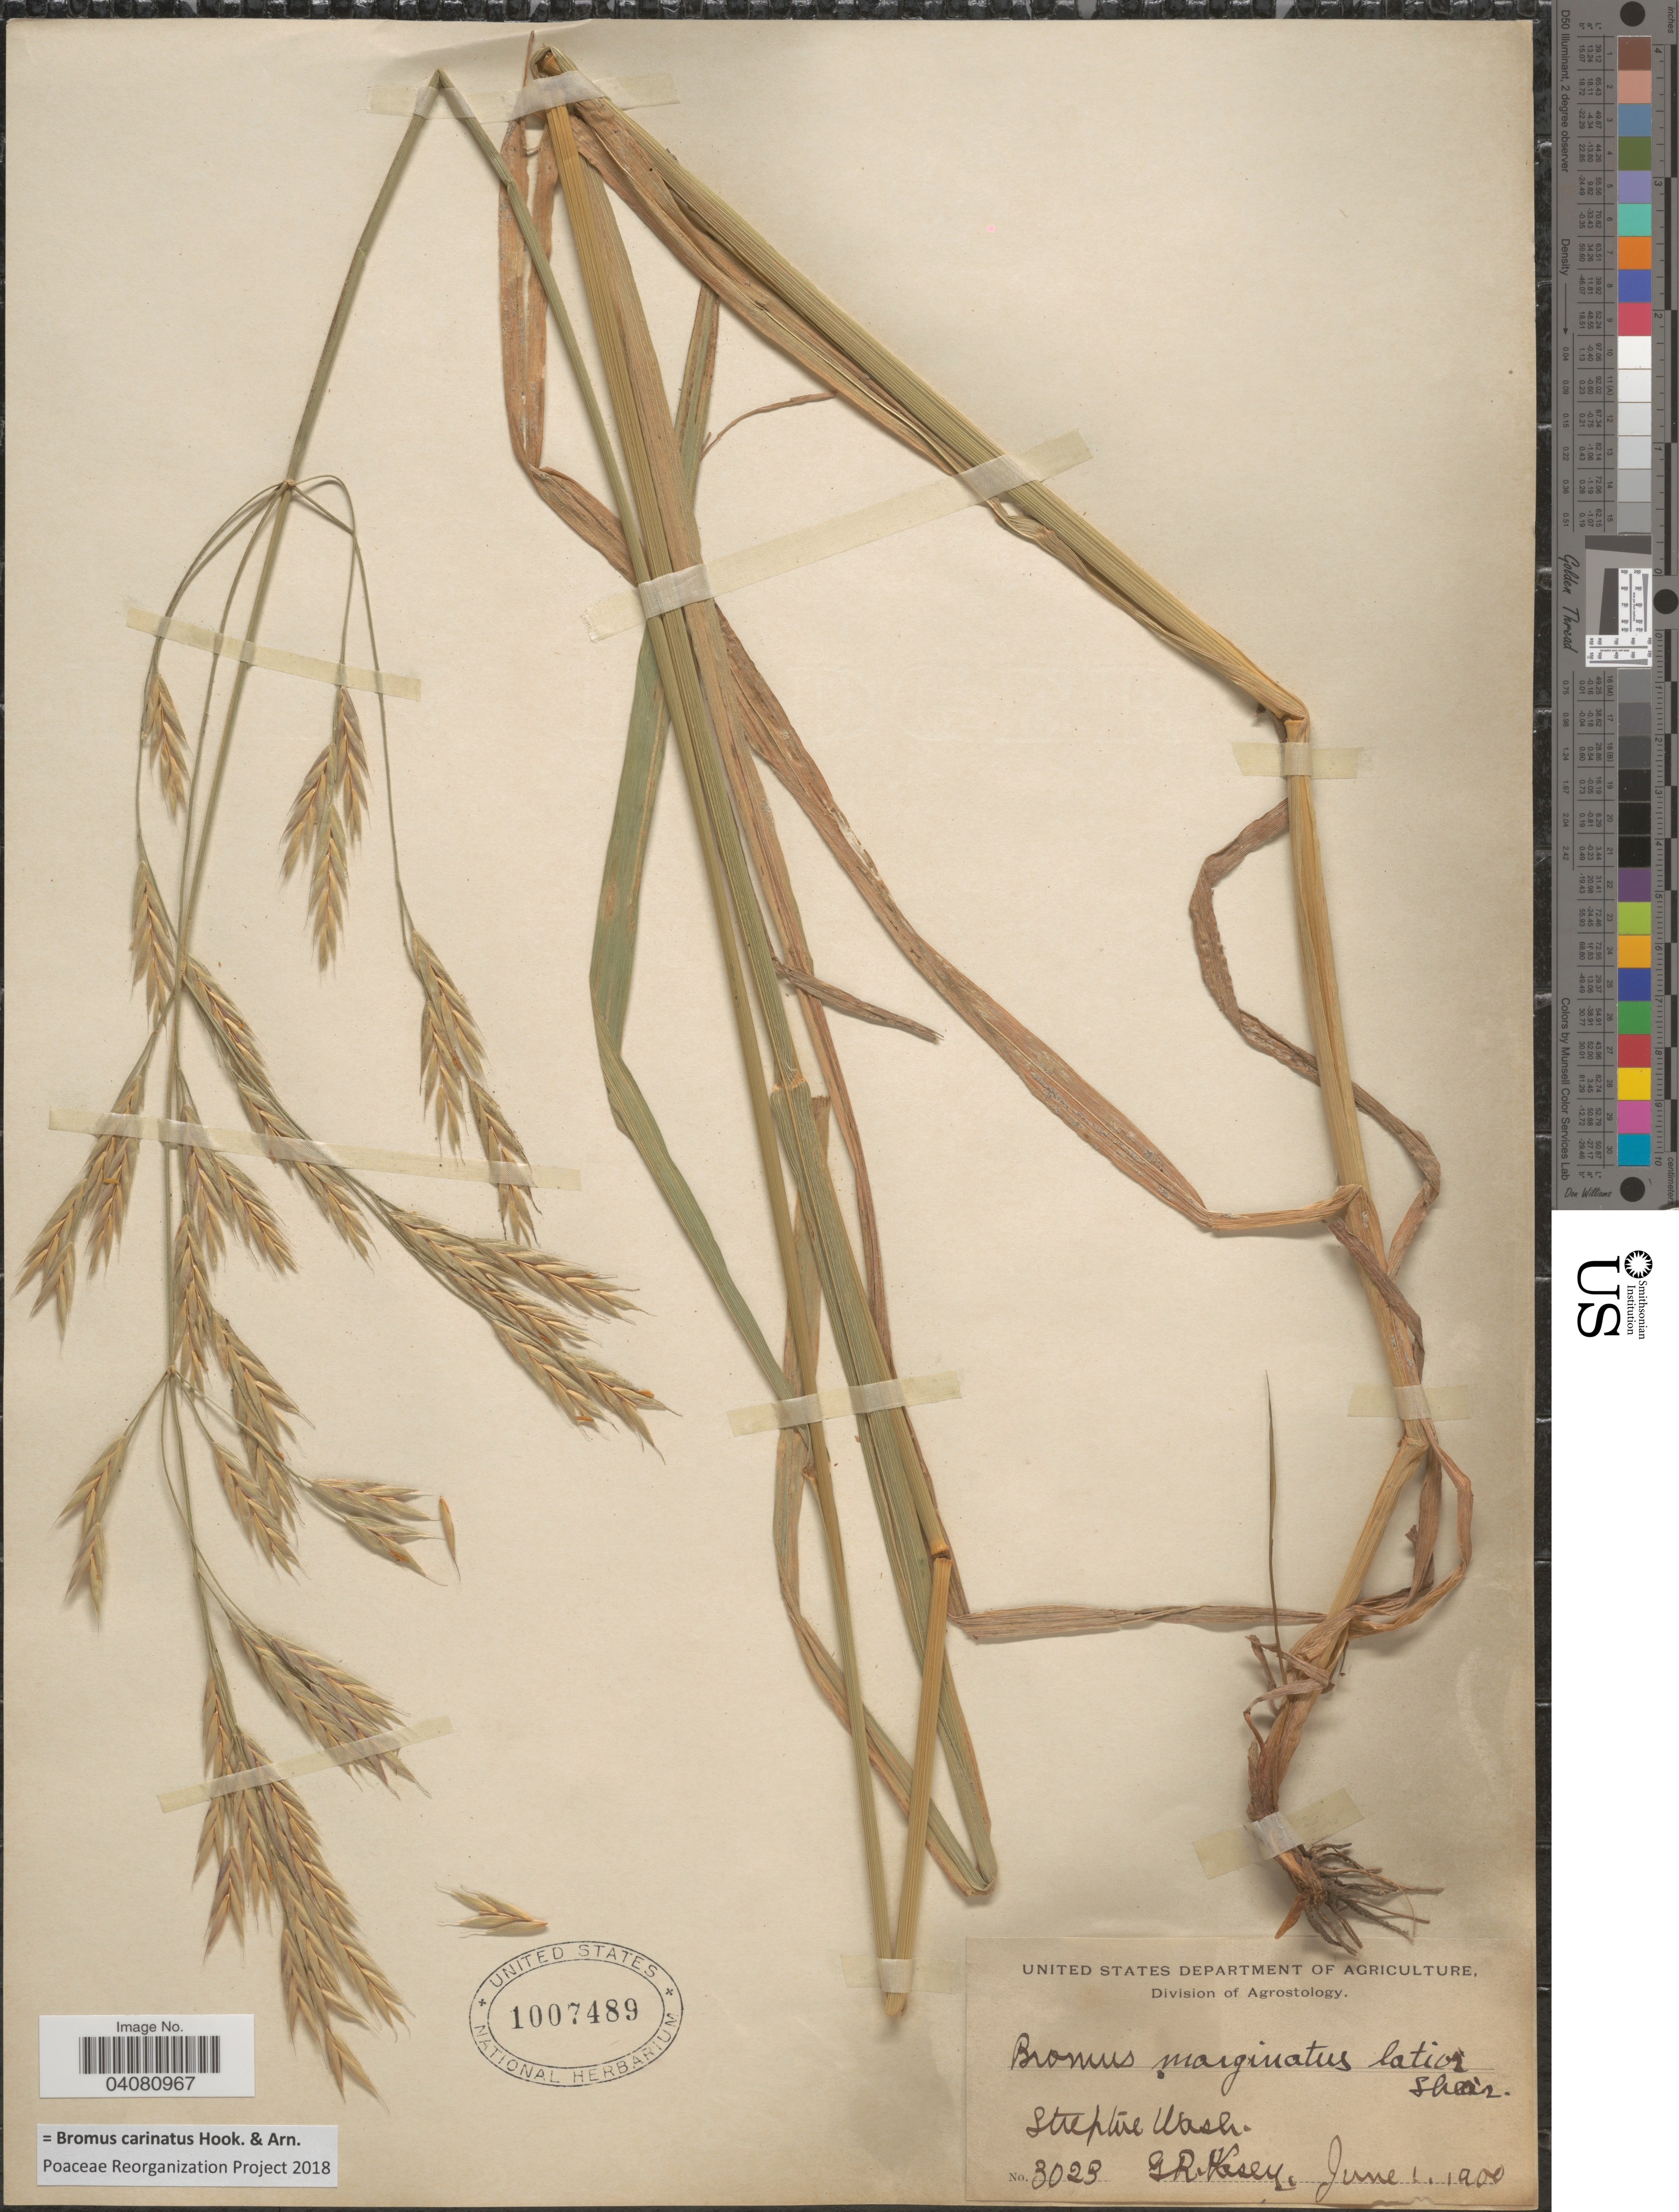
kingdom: Plantae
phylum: Tracheophyta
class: Liliopsida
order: Poales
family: Poaceae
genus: Bromus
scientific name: Bromus carinatus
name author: Hook. & Arn.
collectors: G. R. Vasey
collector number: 3023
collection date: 1900-06-01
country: United States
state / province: Washington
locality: Streptoe.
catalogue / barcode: US 1007489